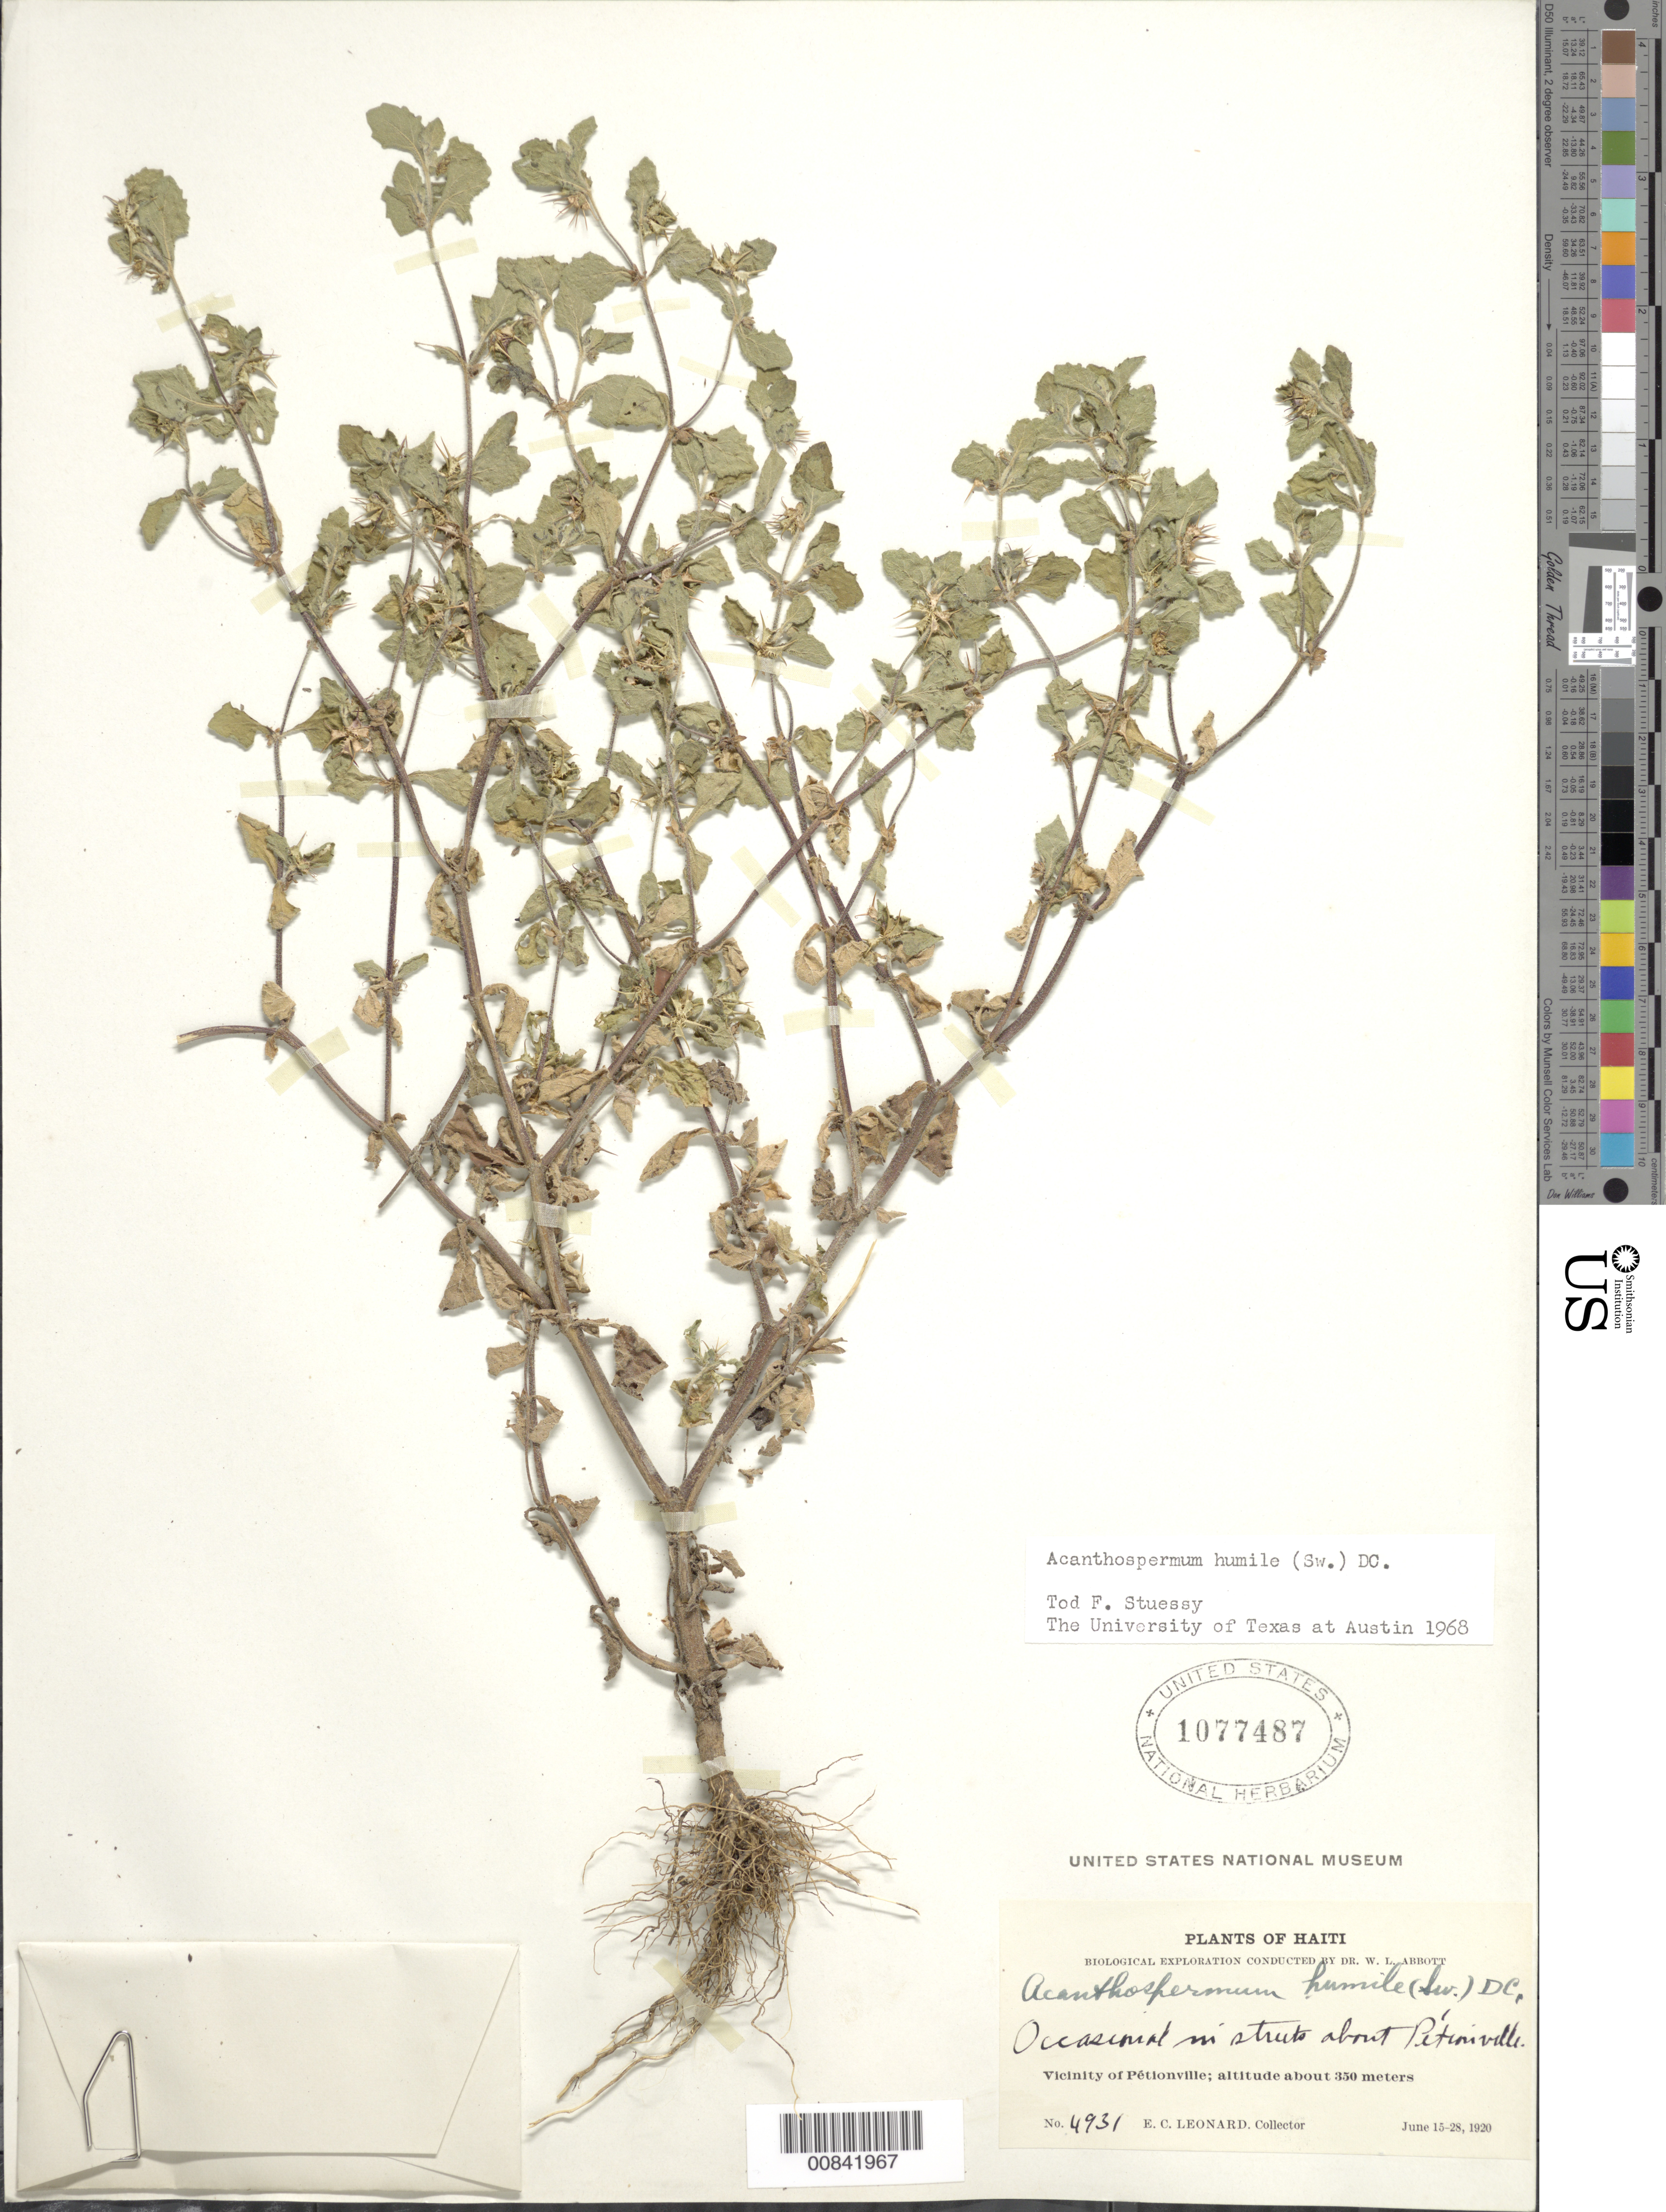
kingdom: Plantae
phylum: Tracheophyta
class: Magnoliopsida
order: Asterales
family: Asteraceae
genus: Acanthospermum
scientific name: Acanthospermum humile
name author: (Sw.) DC.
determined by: Stuessy, T. F.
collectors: E. C. Leonard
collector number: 4931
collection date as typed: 15 Jun 1920 to 28 Jun 1920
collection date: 1920-06-15/1920-06-28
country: Haiti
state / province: Ouest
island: Hispaniola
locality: Vicinity of Pétionville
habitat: In streets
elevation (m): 350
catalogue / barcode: US 1077487